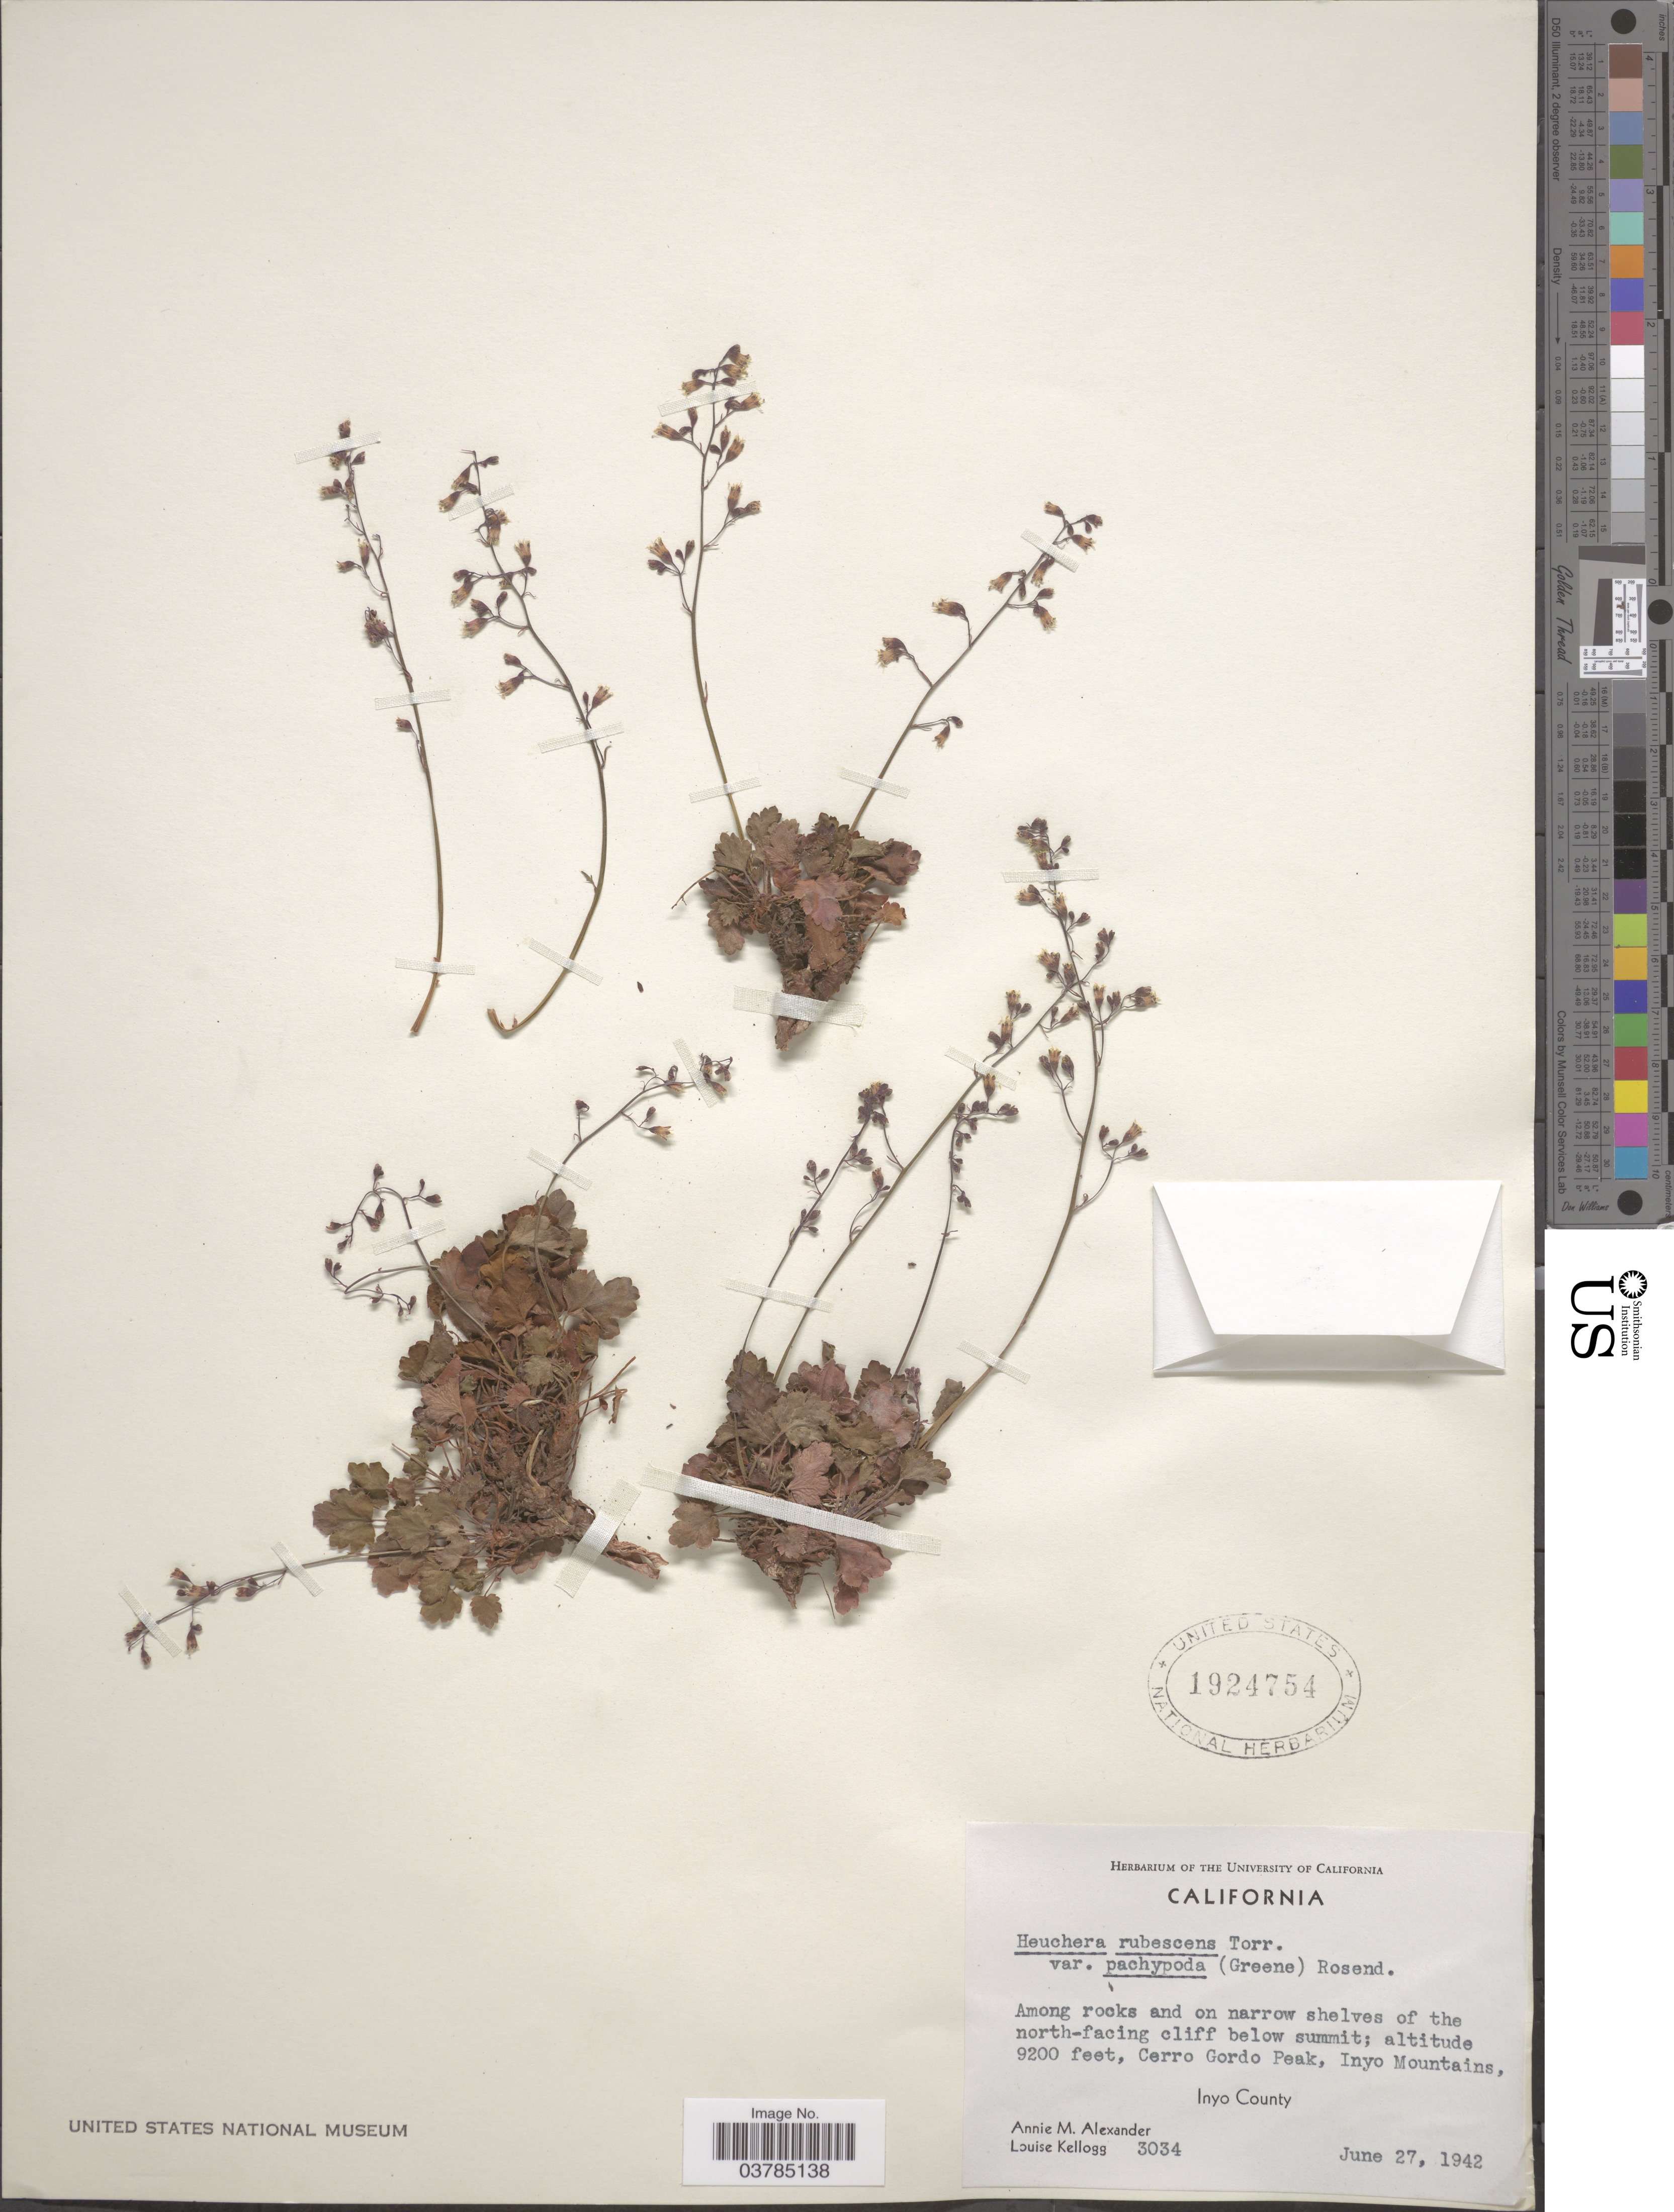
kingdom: Plantae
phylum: Tracheophyta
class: Magnoliopsida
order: Saxifragales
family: Saxifragaceae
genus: Heuchera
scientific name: Heuchera rubescens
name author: Torr.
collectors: A. M. Alexander & L. Kellogg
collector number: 3034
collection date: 1942-06-27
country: United States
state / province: California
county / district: Inyo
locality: Among rocks and on narrow shelves of the north-facing cliff below summit; Cerro Gordo Peak, Inyo Mountains, Inyo County.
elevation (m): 2804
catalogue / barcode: US 1924754